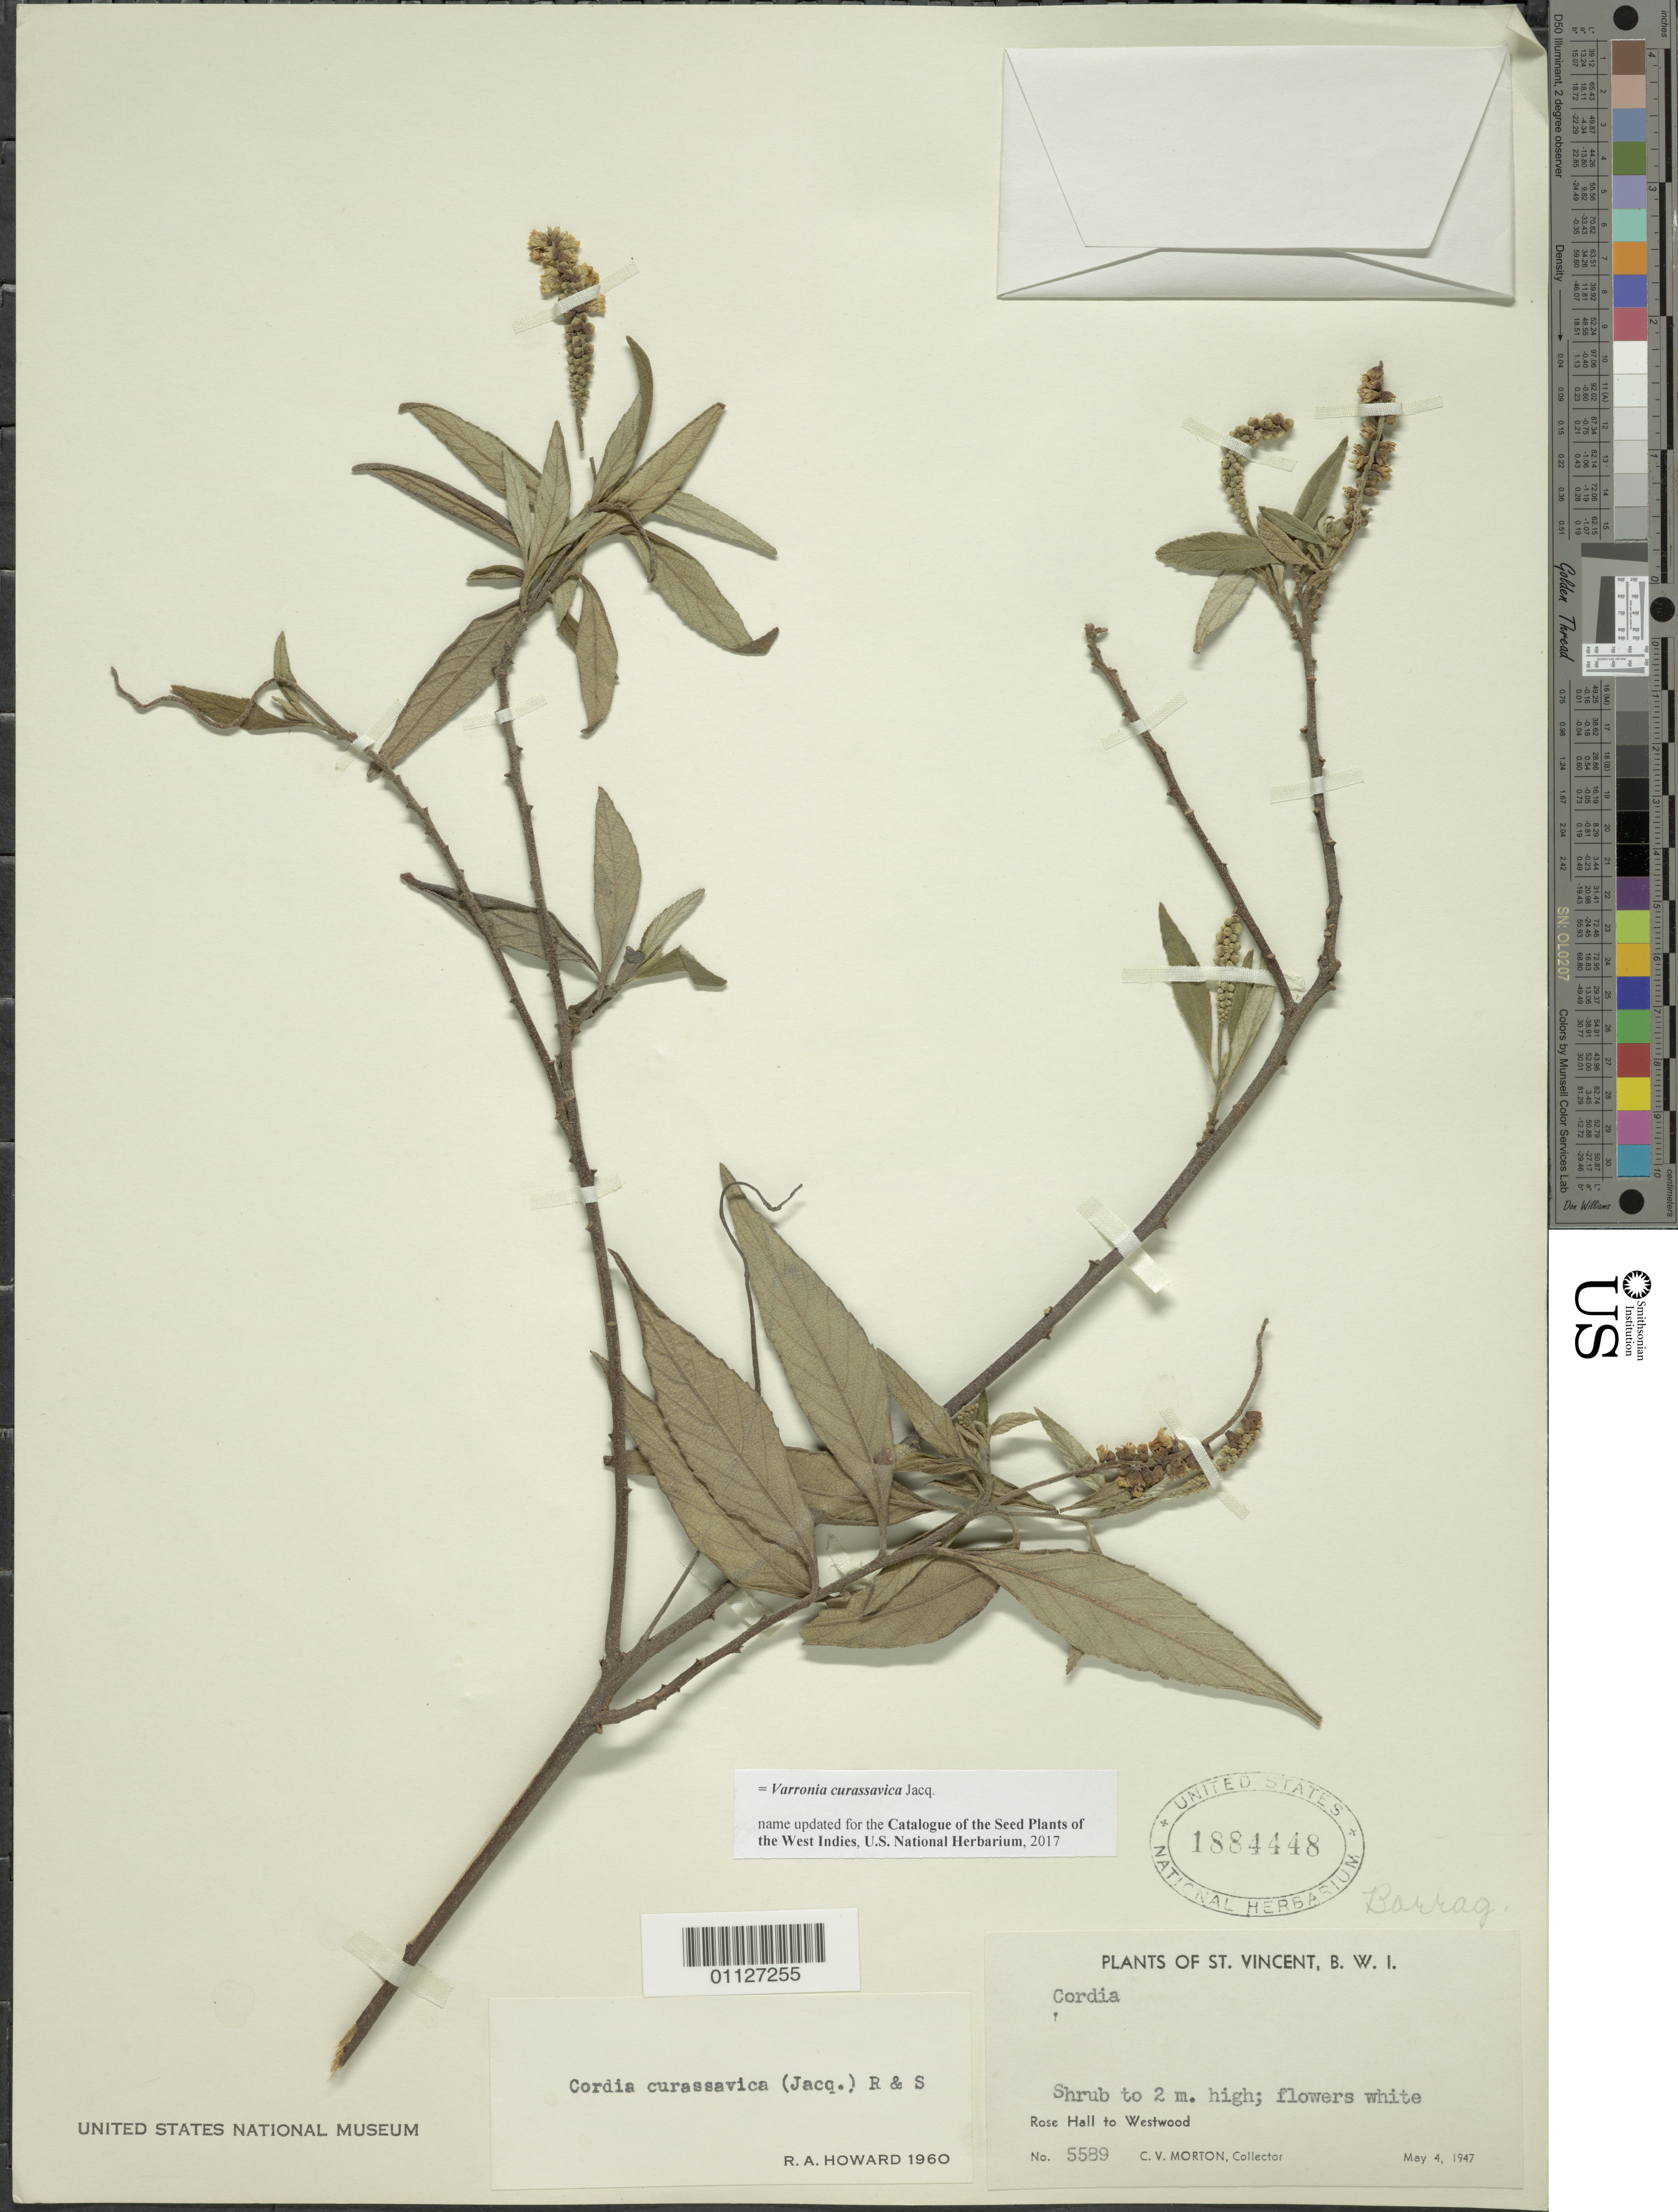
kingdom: Plantae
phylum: Tracheophyta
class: Magnoliopsida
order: Boraginales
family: Cordiaceae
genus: Varronia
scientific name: Varronia curassavica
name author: Jacq.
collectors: C. V. Morton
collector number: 5589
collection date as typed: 04 May 1947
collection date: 1947-05-04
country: St. Vincent - Grenadines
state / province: Saint David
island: St. Vincent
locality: Rose Hall to Westwood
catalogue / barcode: US 1884448